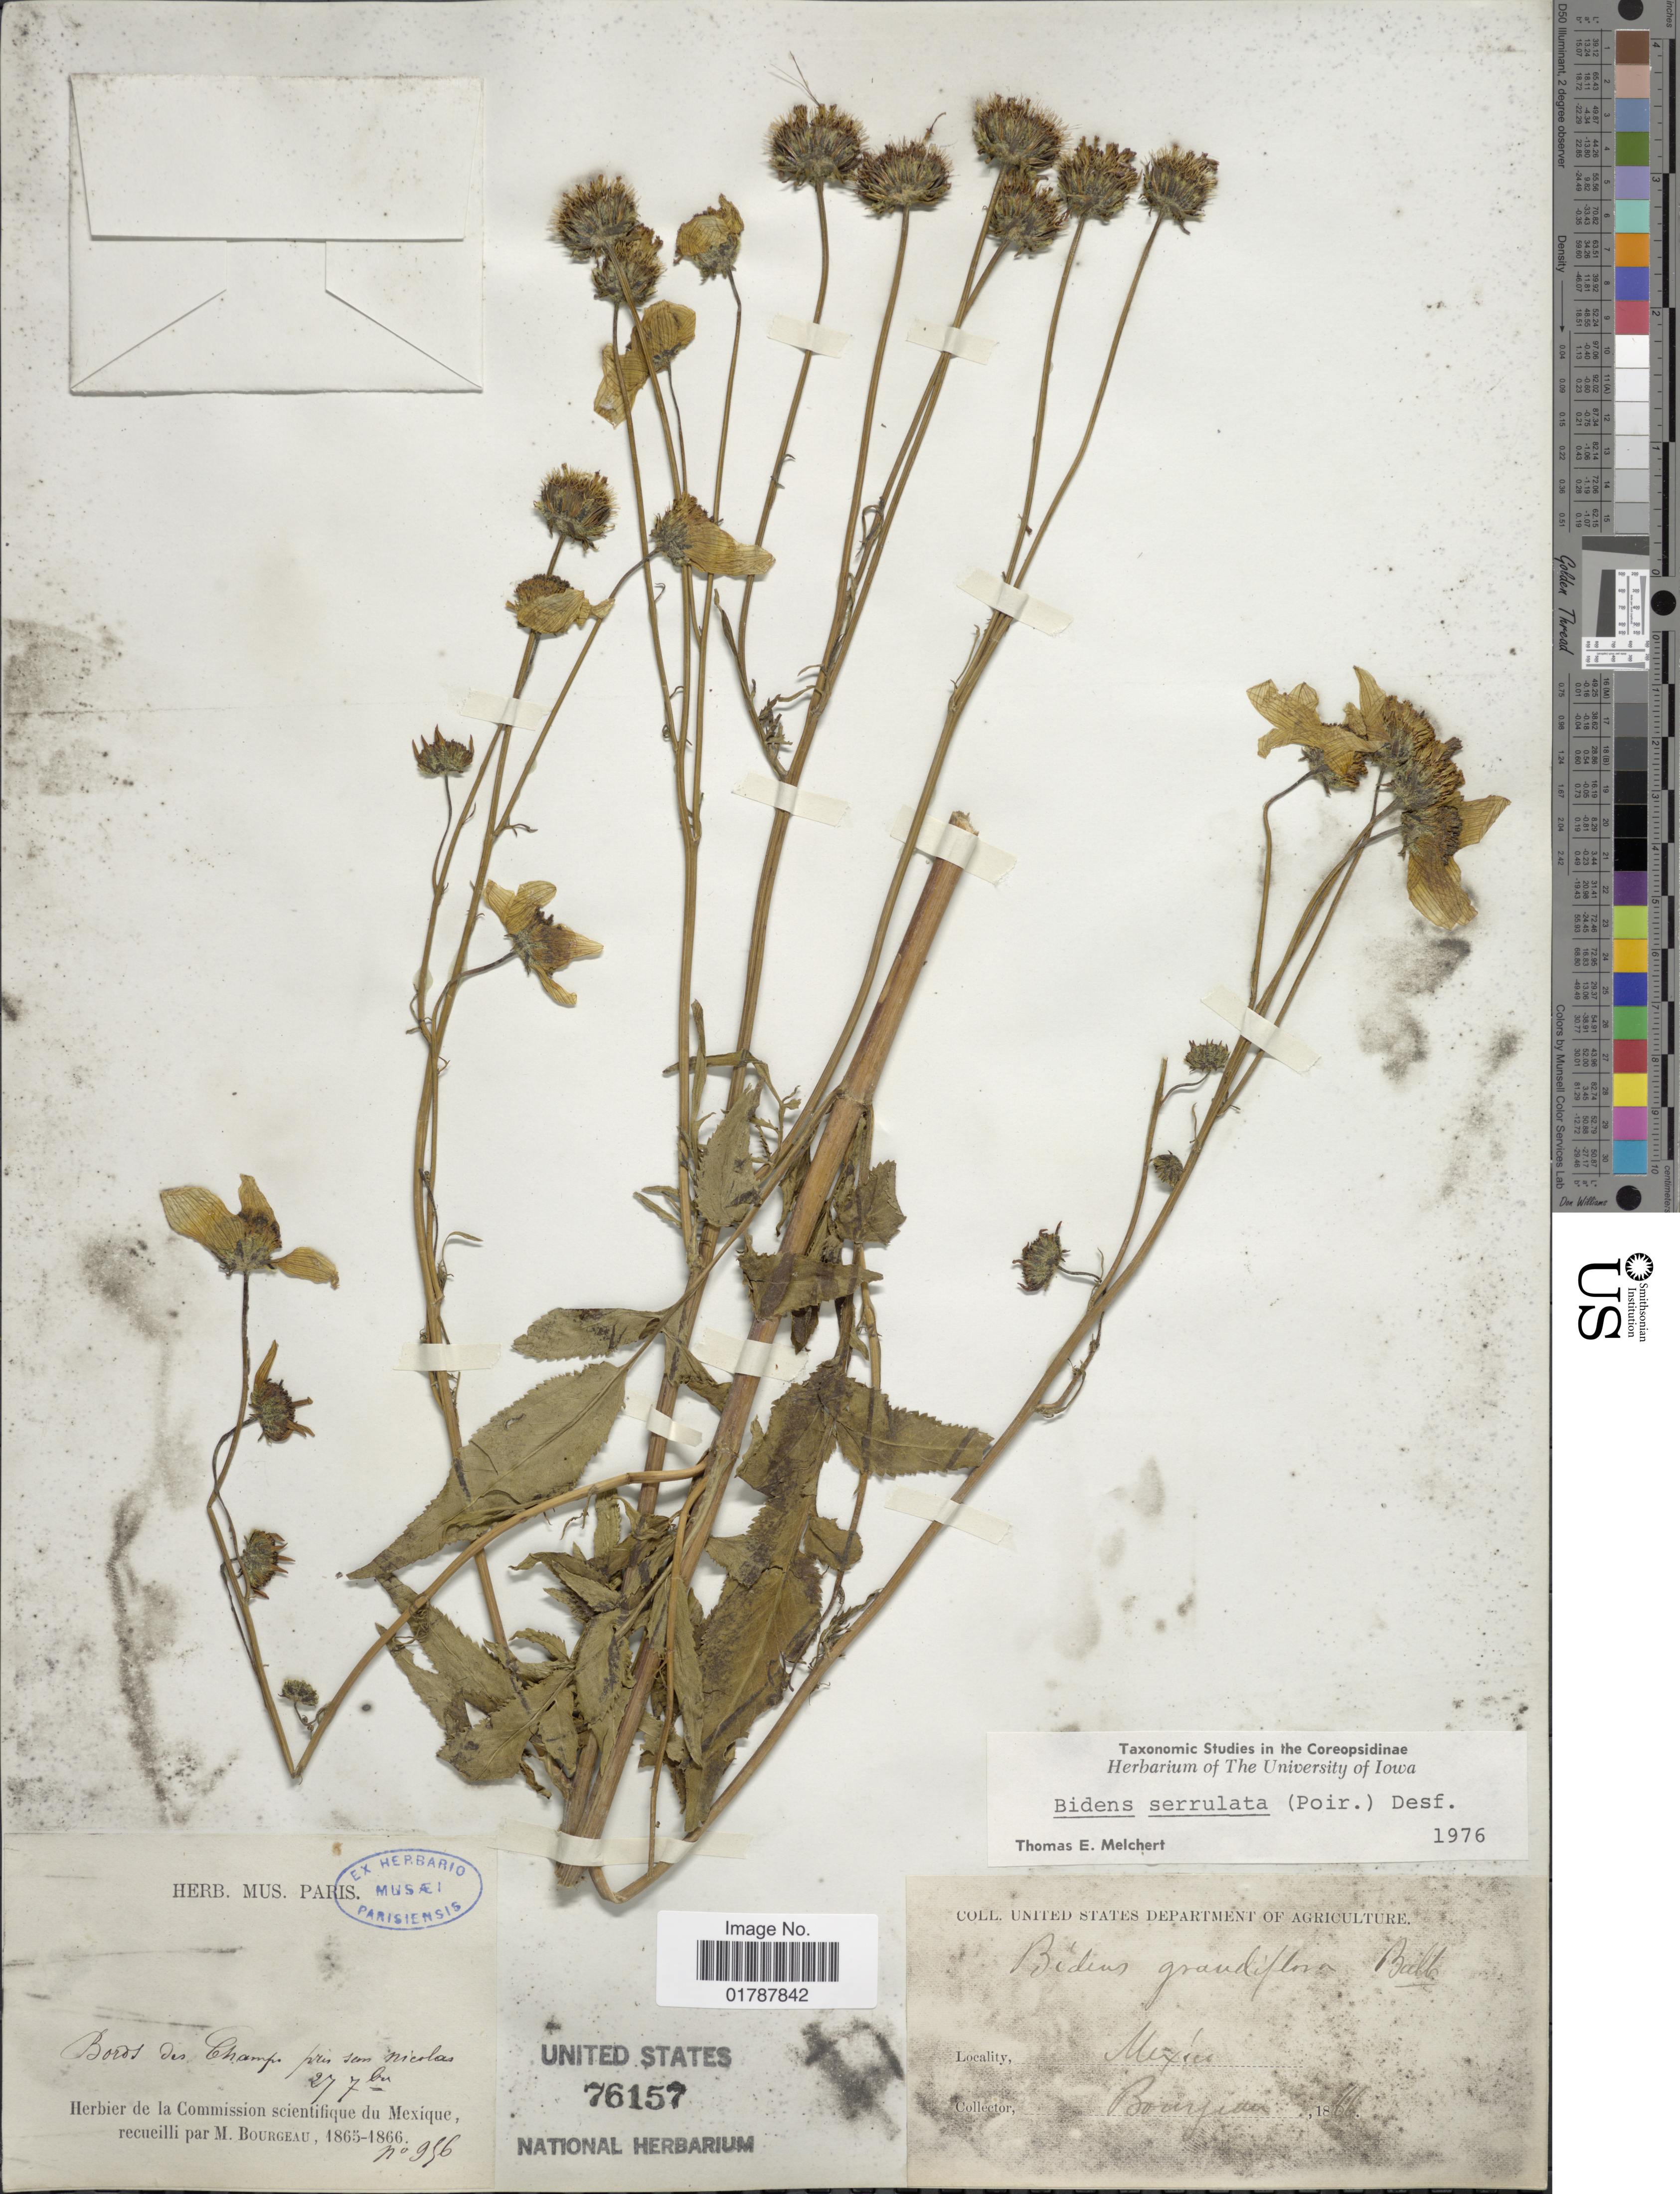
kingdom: Plantae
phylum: Tracheophyta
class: Magnoliopsida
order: Asterales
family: Asteraceae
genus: Bidens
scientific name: Bidens serrulata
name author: (Poir.) Desf.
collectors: M. Bourgeau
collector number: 996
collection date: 1866-09-27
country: Mexico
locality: Bords des Champs pres San Nicolas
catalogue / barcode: US 76157